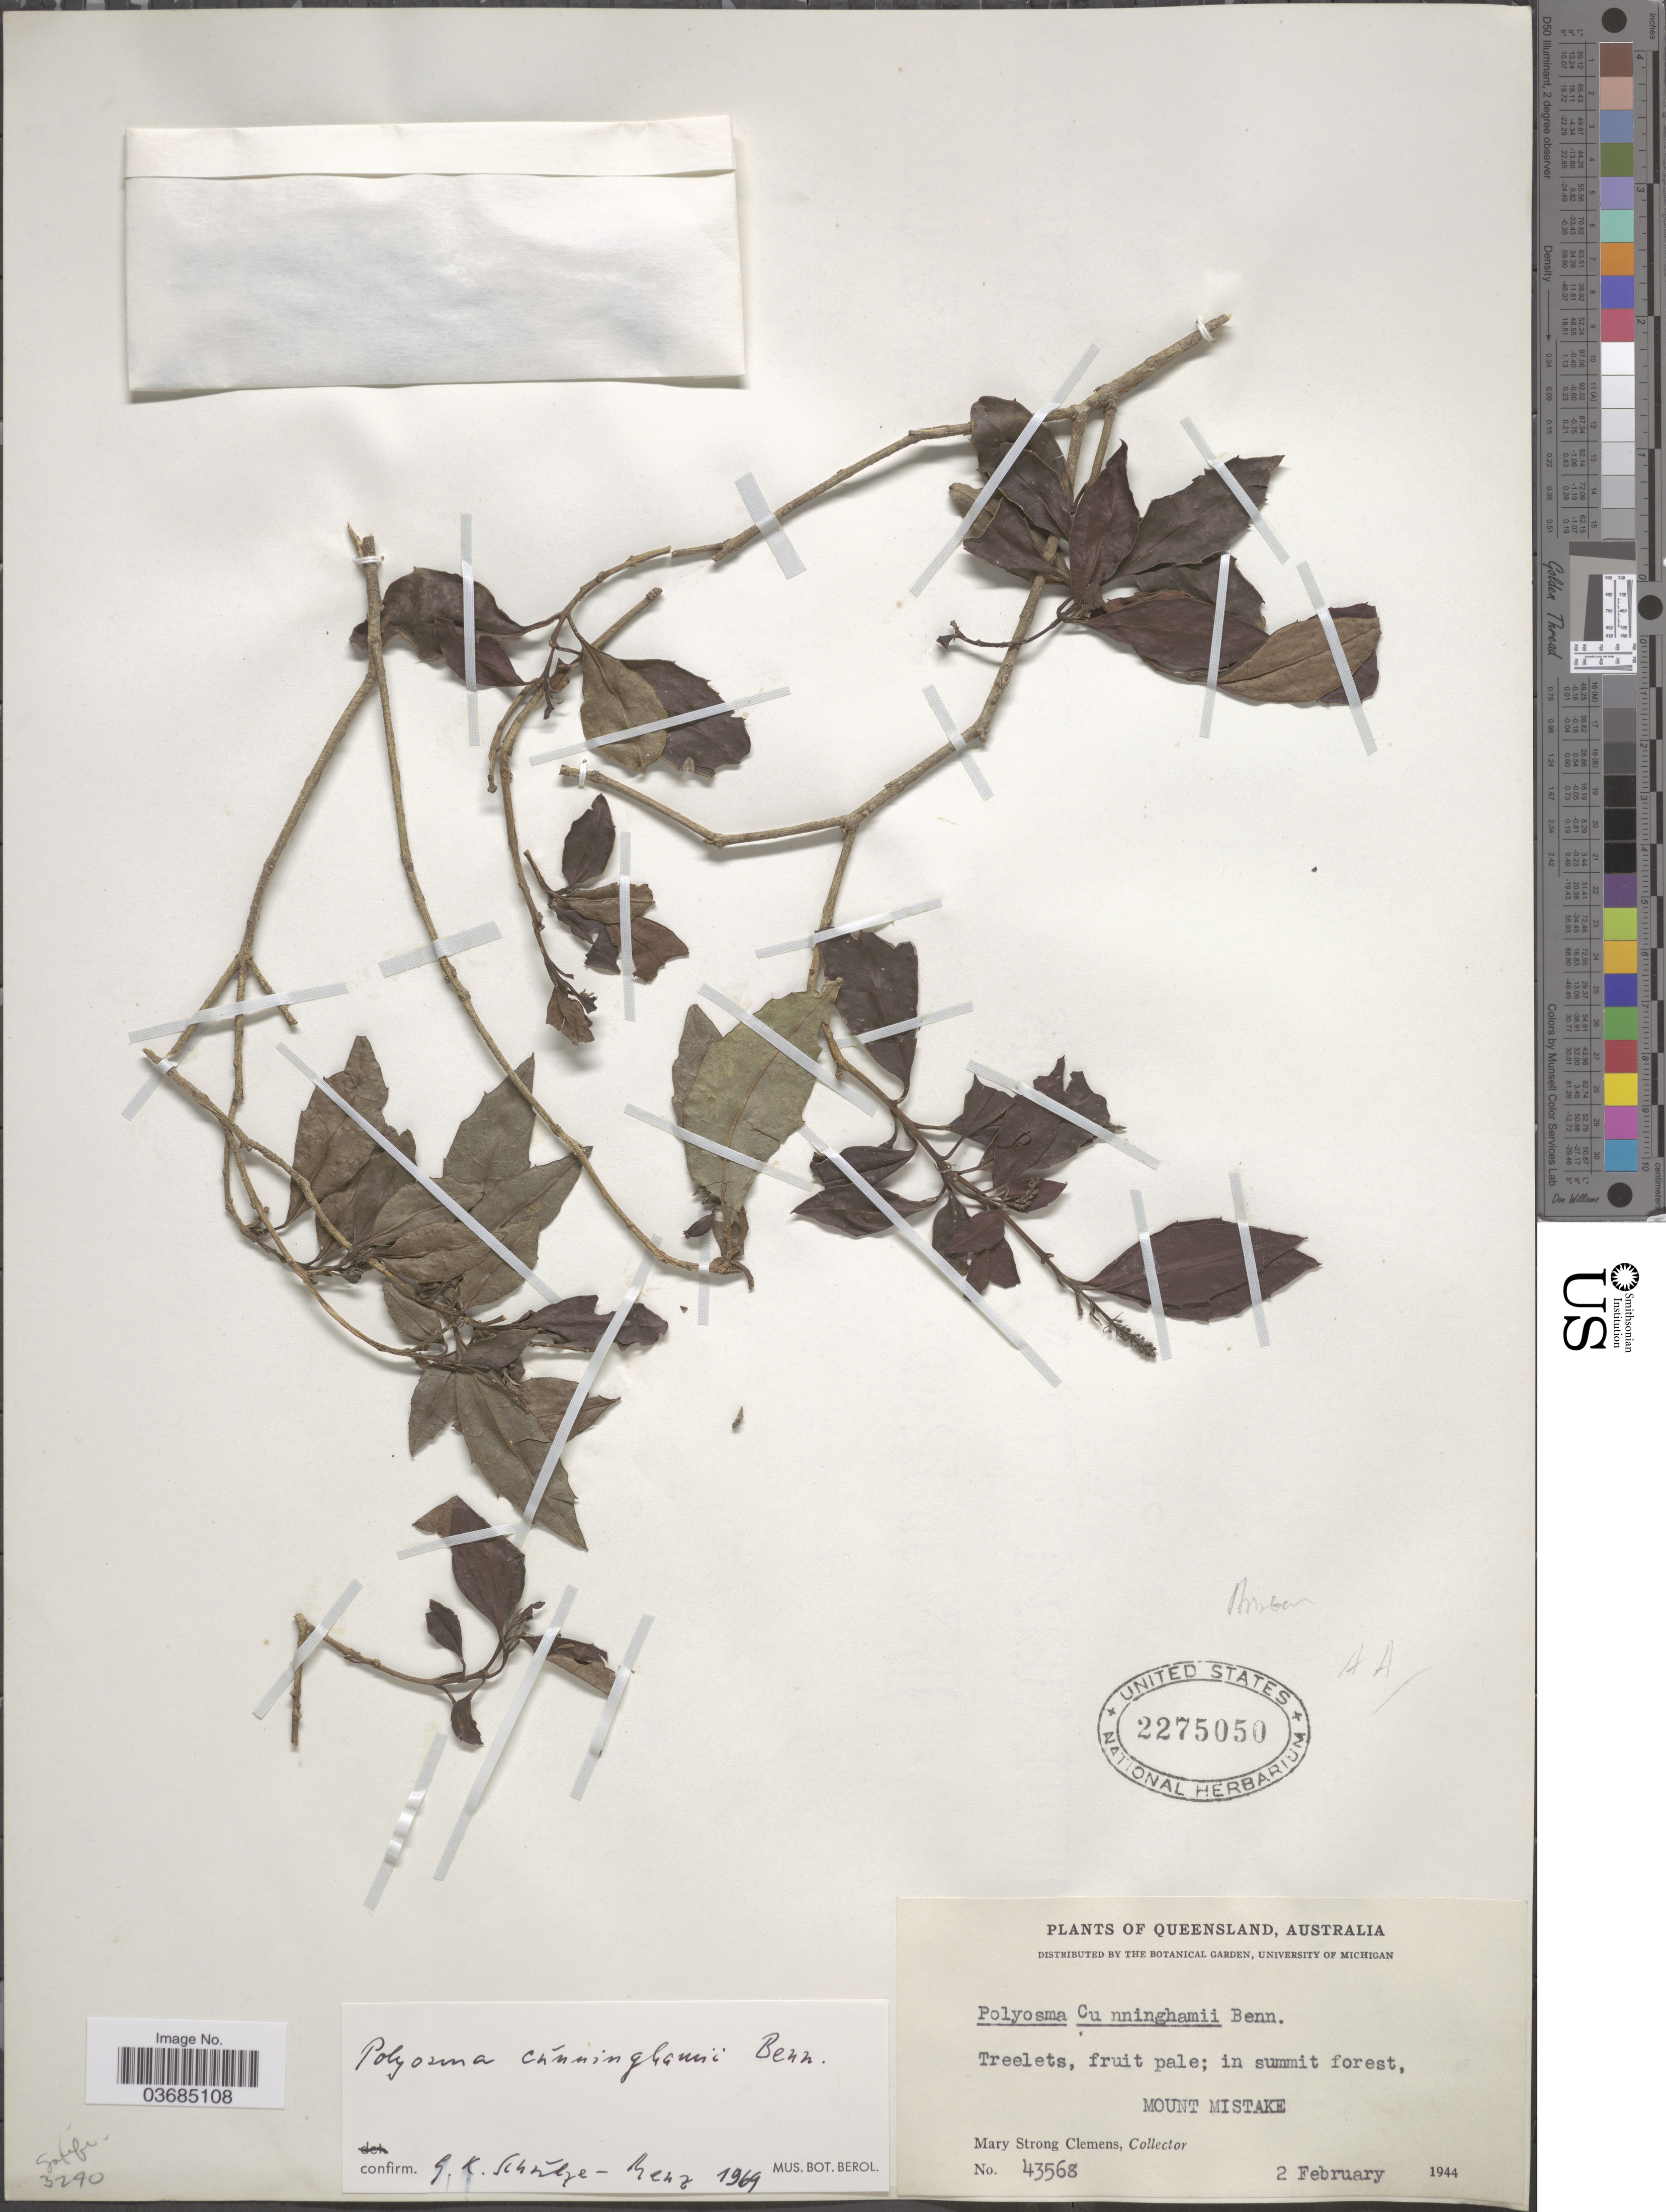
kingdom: Plantae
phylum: Tracheophyta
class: Magnoliopsida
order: Escalloniales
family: Escalloniaceae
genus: Polyosma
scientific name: Polyosma cunninghamii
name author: Benn.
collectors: M. S. Clemens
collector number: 43568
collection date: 1944-02-02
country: Australia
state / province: Queensland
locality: Mount Mistake.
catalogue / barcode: US 2275050